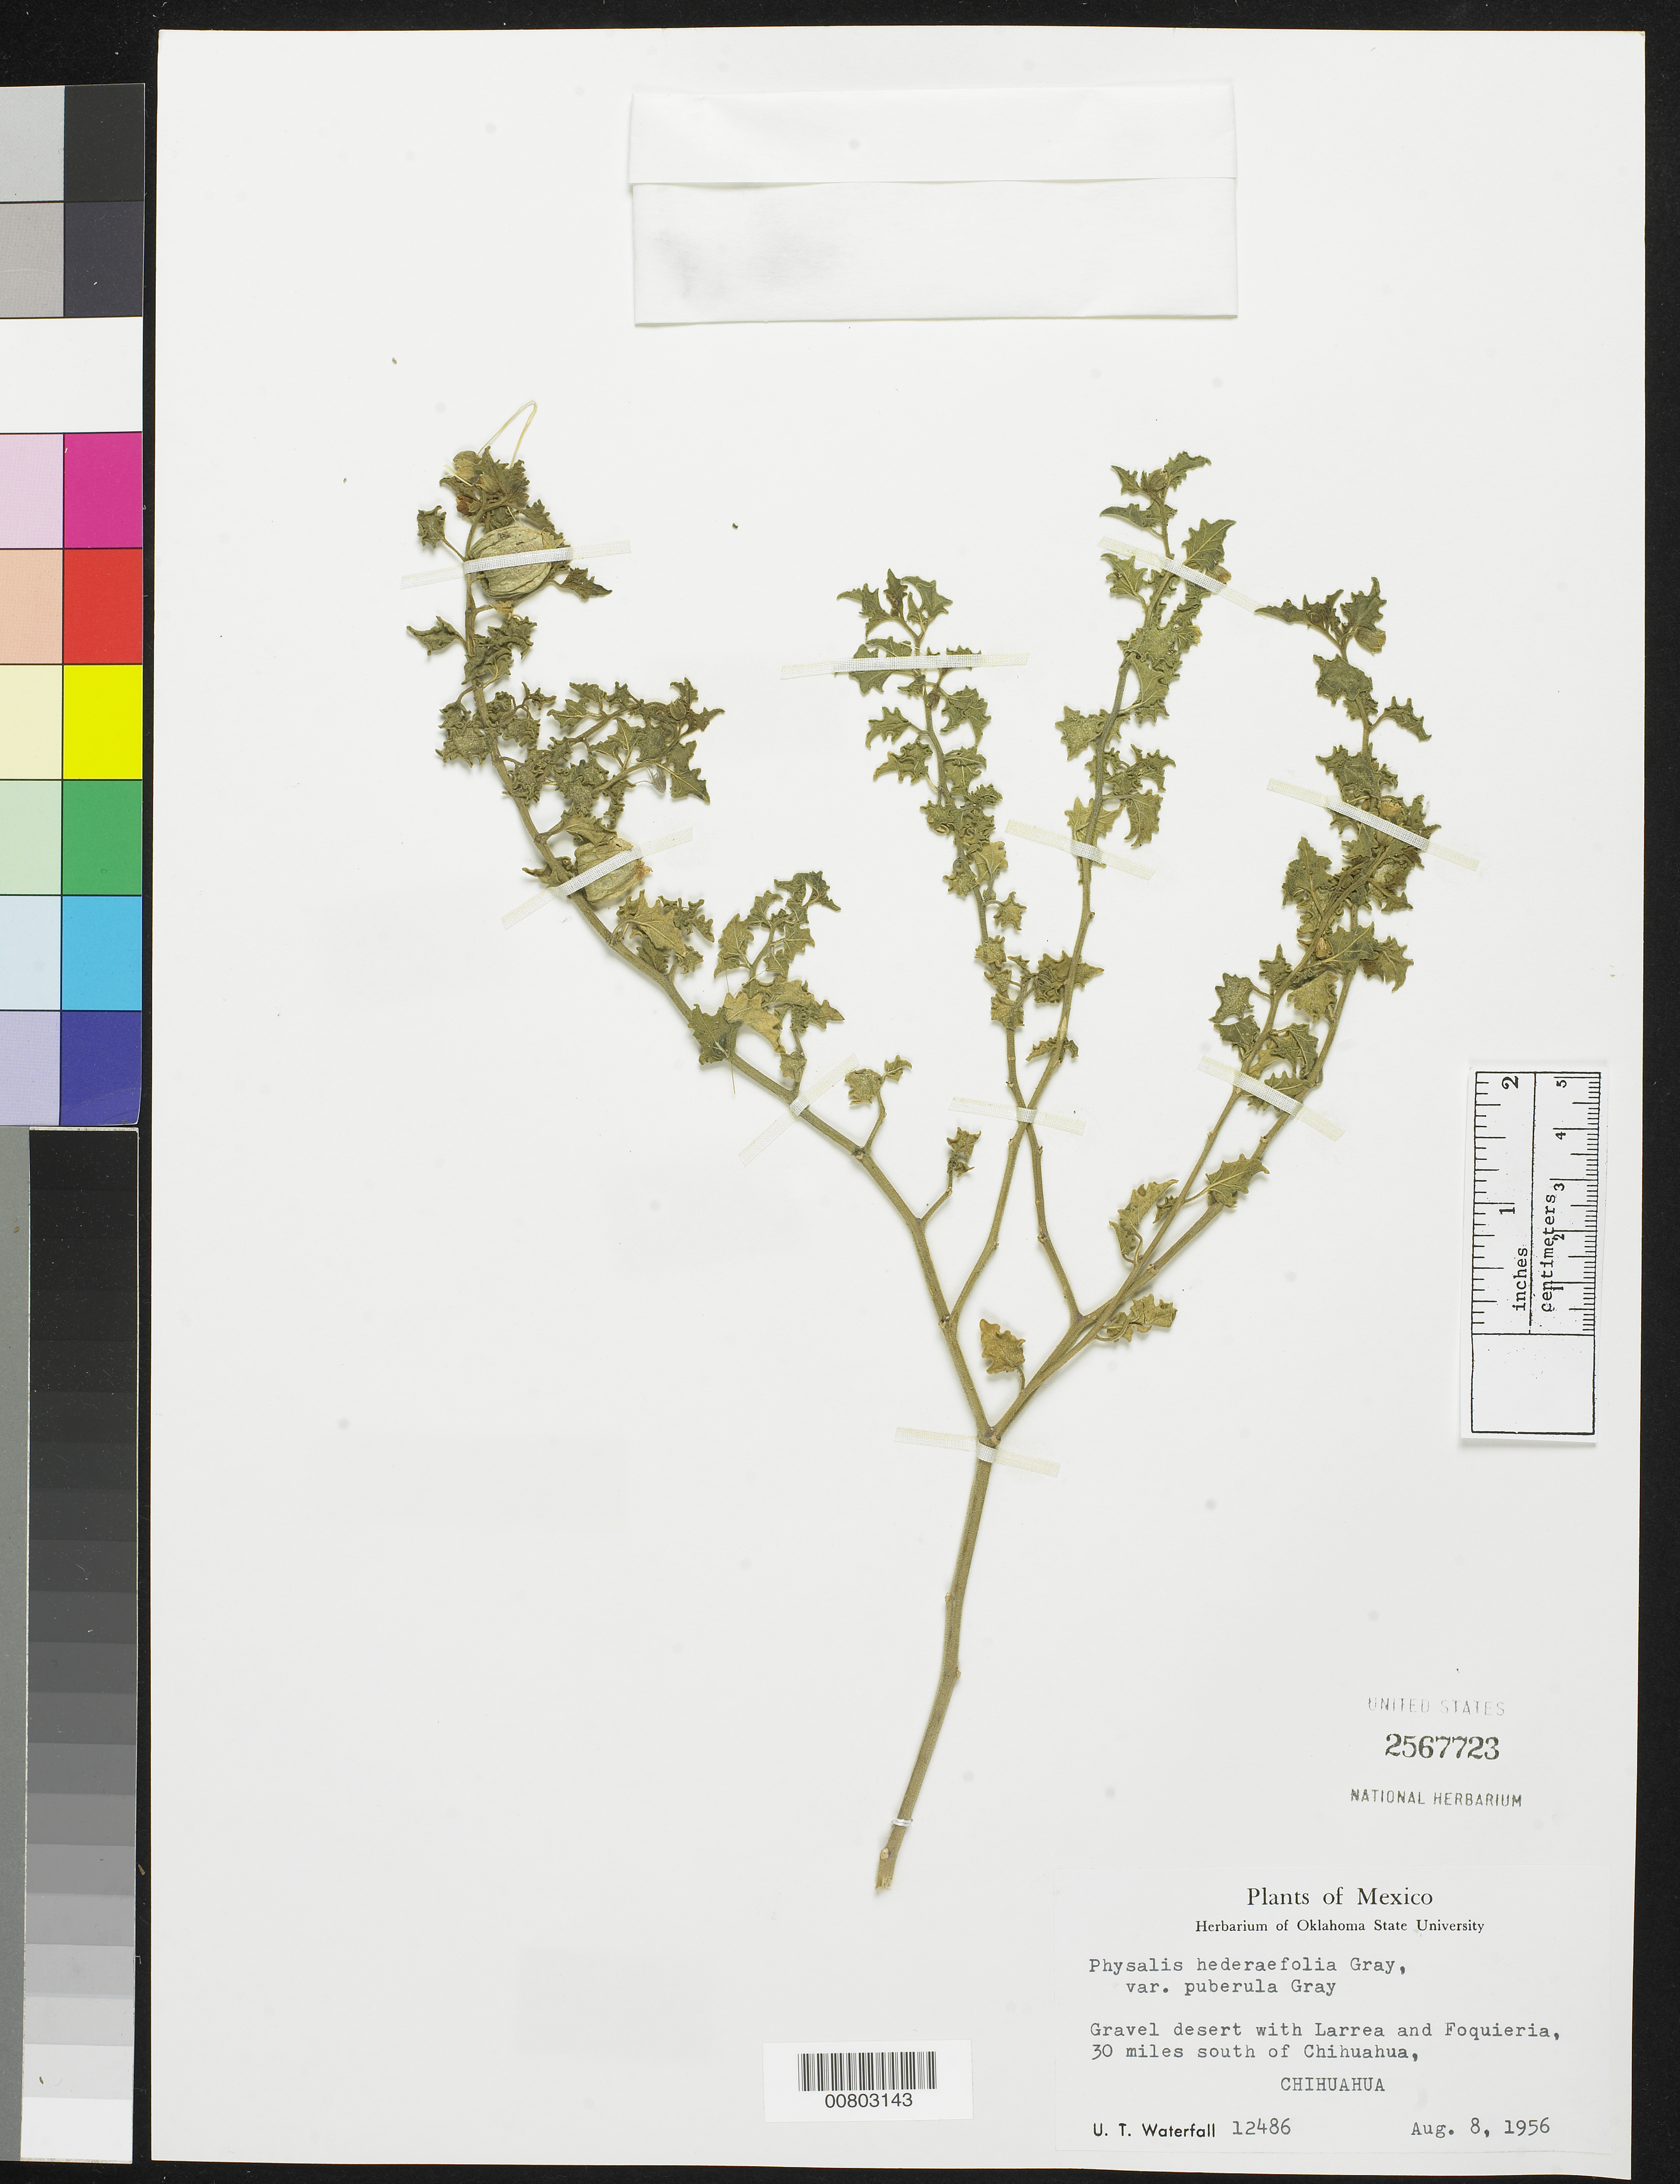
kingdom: Plantae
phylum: Tracheophyta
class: Magnoliopsida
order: Solanales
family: Solanaceae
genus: Physalis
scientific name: Physalis hederifolia var. puberula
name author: A. Gray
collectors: U. T. Waterfall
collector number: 12486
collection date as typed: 08 Aug 1956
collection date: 1956-08-08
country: Mexico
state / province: Chihuahua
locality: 30 miles south of Chihuahua, Chihuahua.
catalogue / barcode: US 2567723